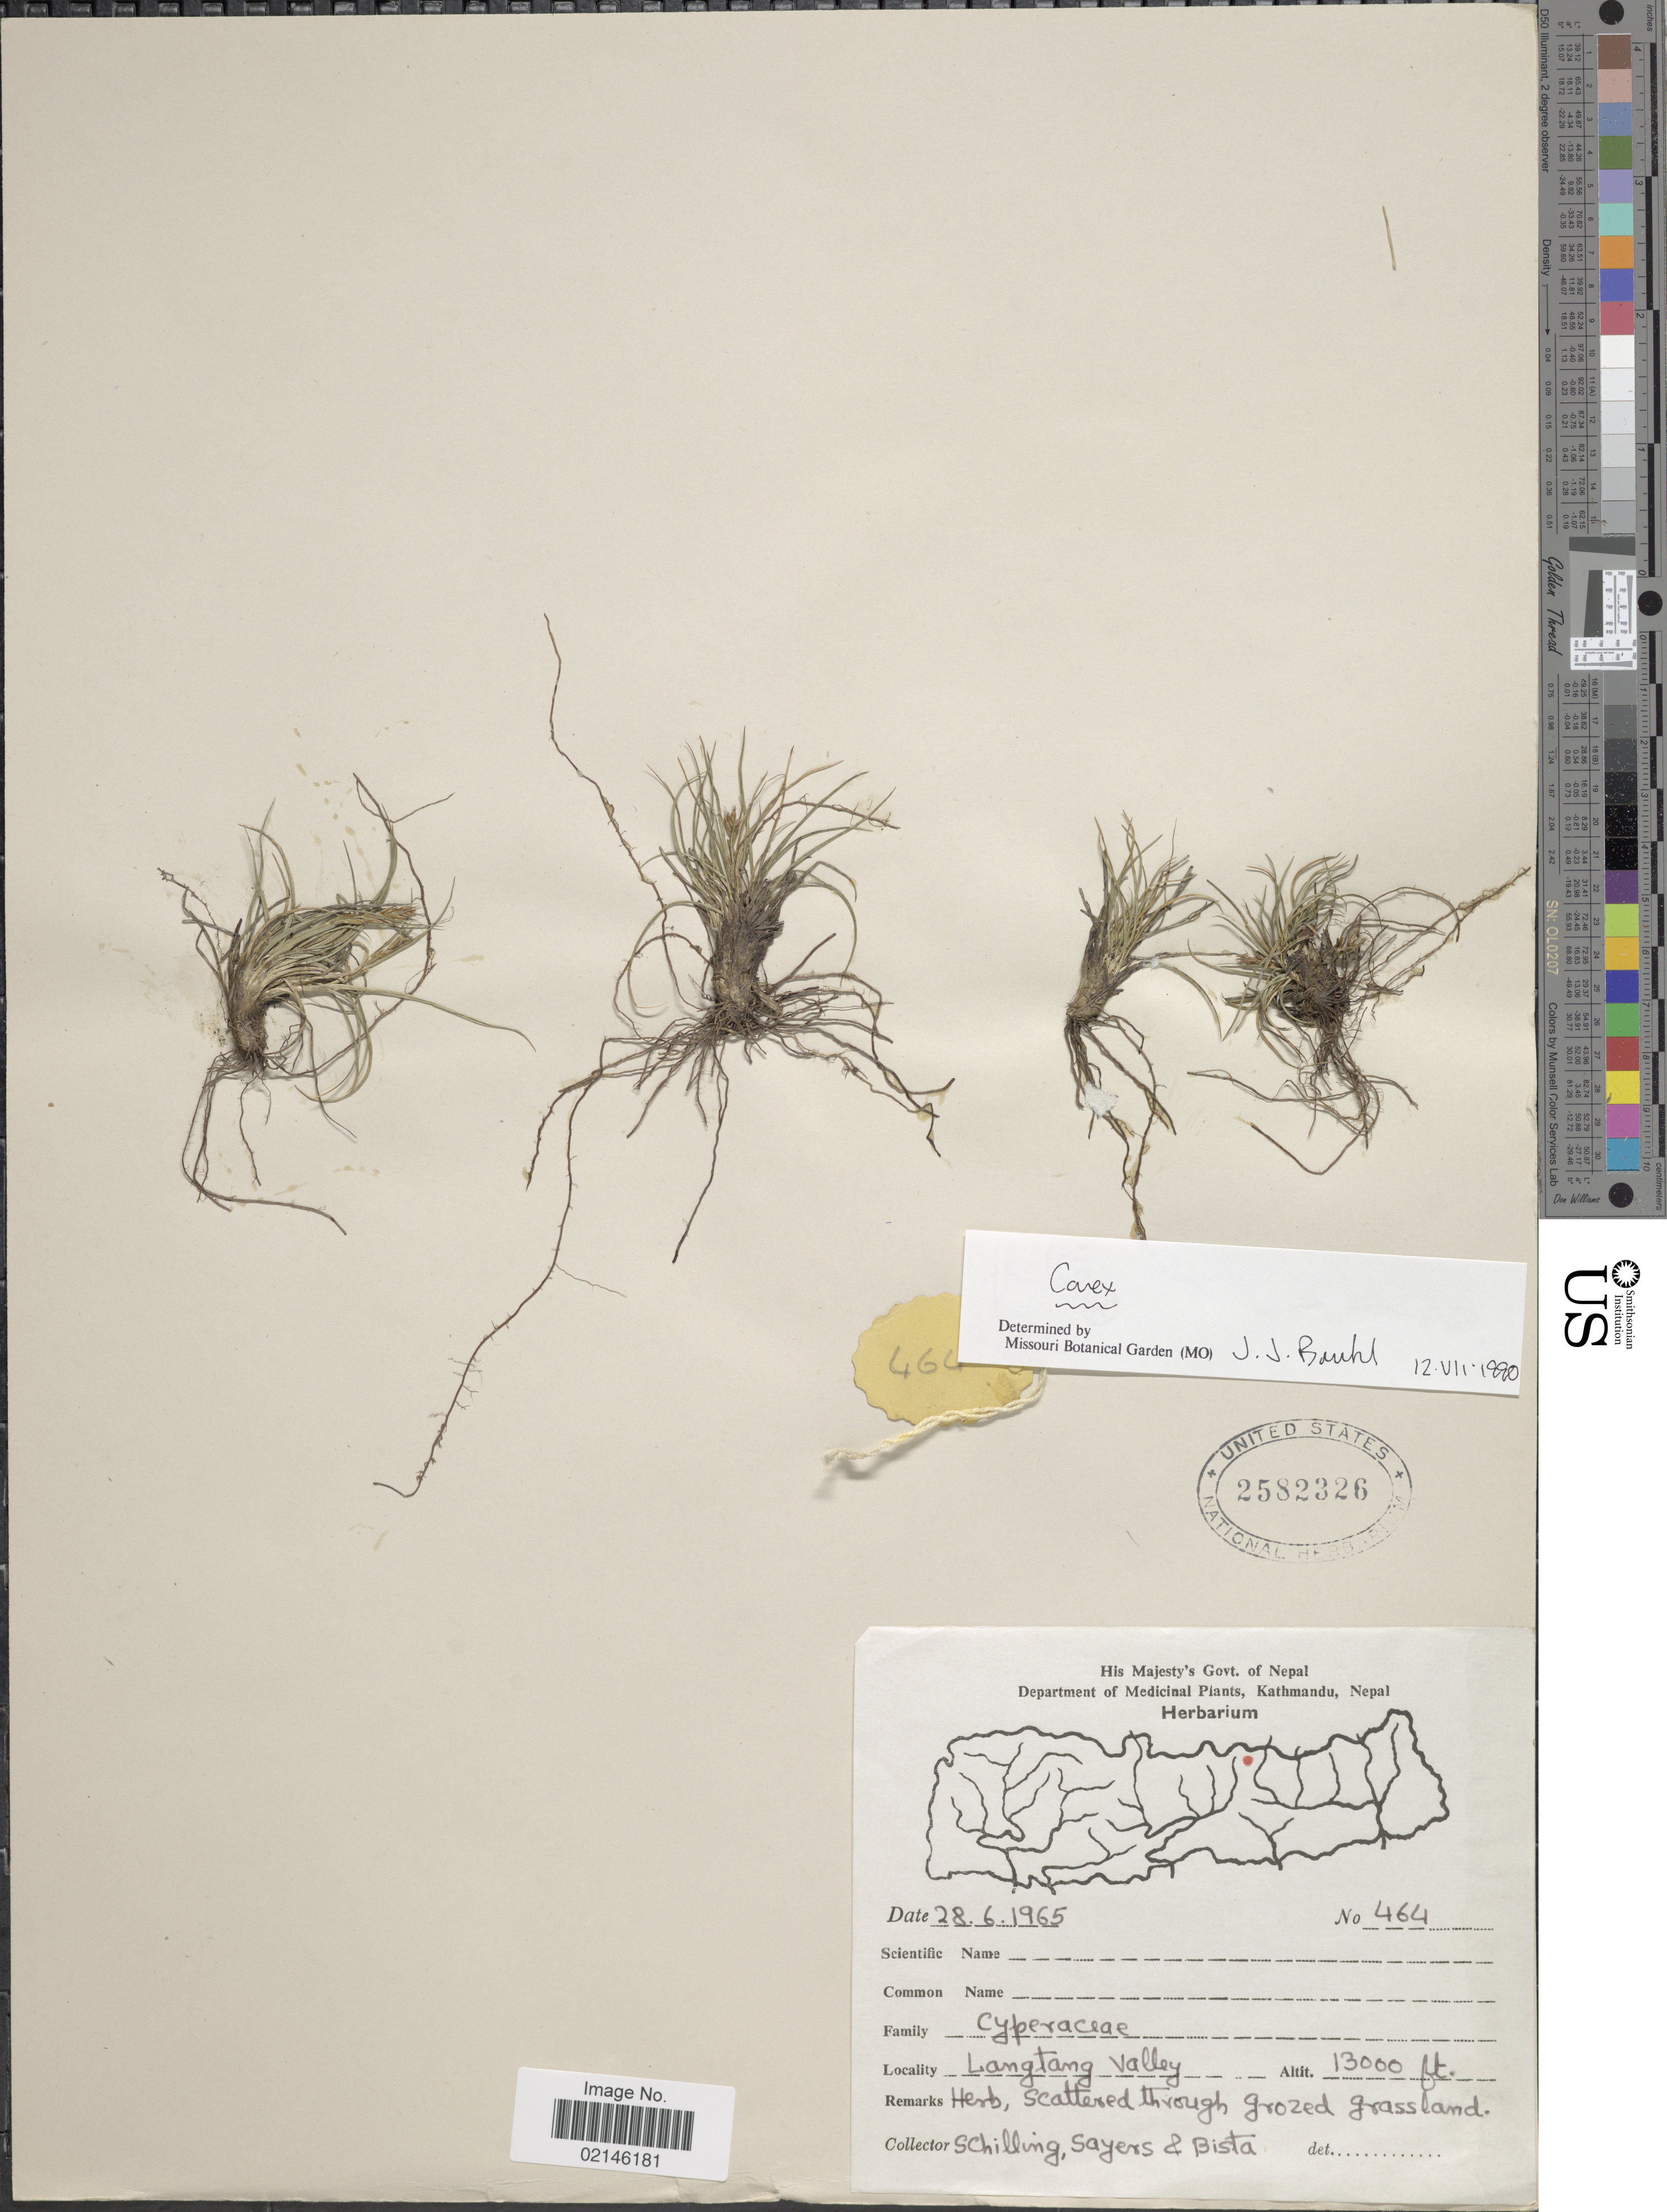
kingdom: Plantae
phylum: Tracheophyta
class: Liliopsida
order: Poales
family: Cyperaceae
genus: Carex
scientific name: Carex sp.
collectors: Schilling, --, -. Sayers & -. Bista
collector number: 464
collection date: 1965-06-28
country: Nepal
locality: Langtang Valley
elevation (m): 3962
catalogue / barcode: US 2582326